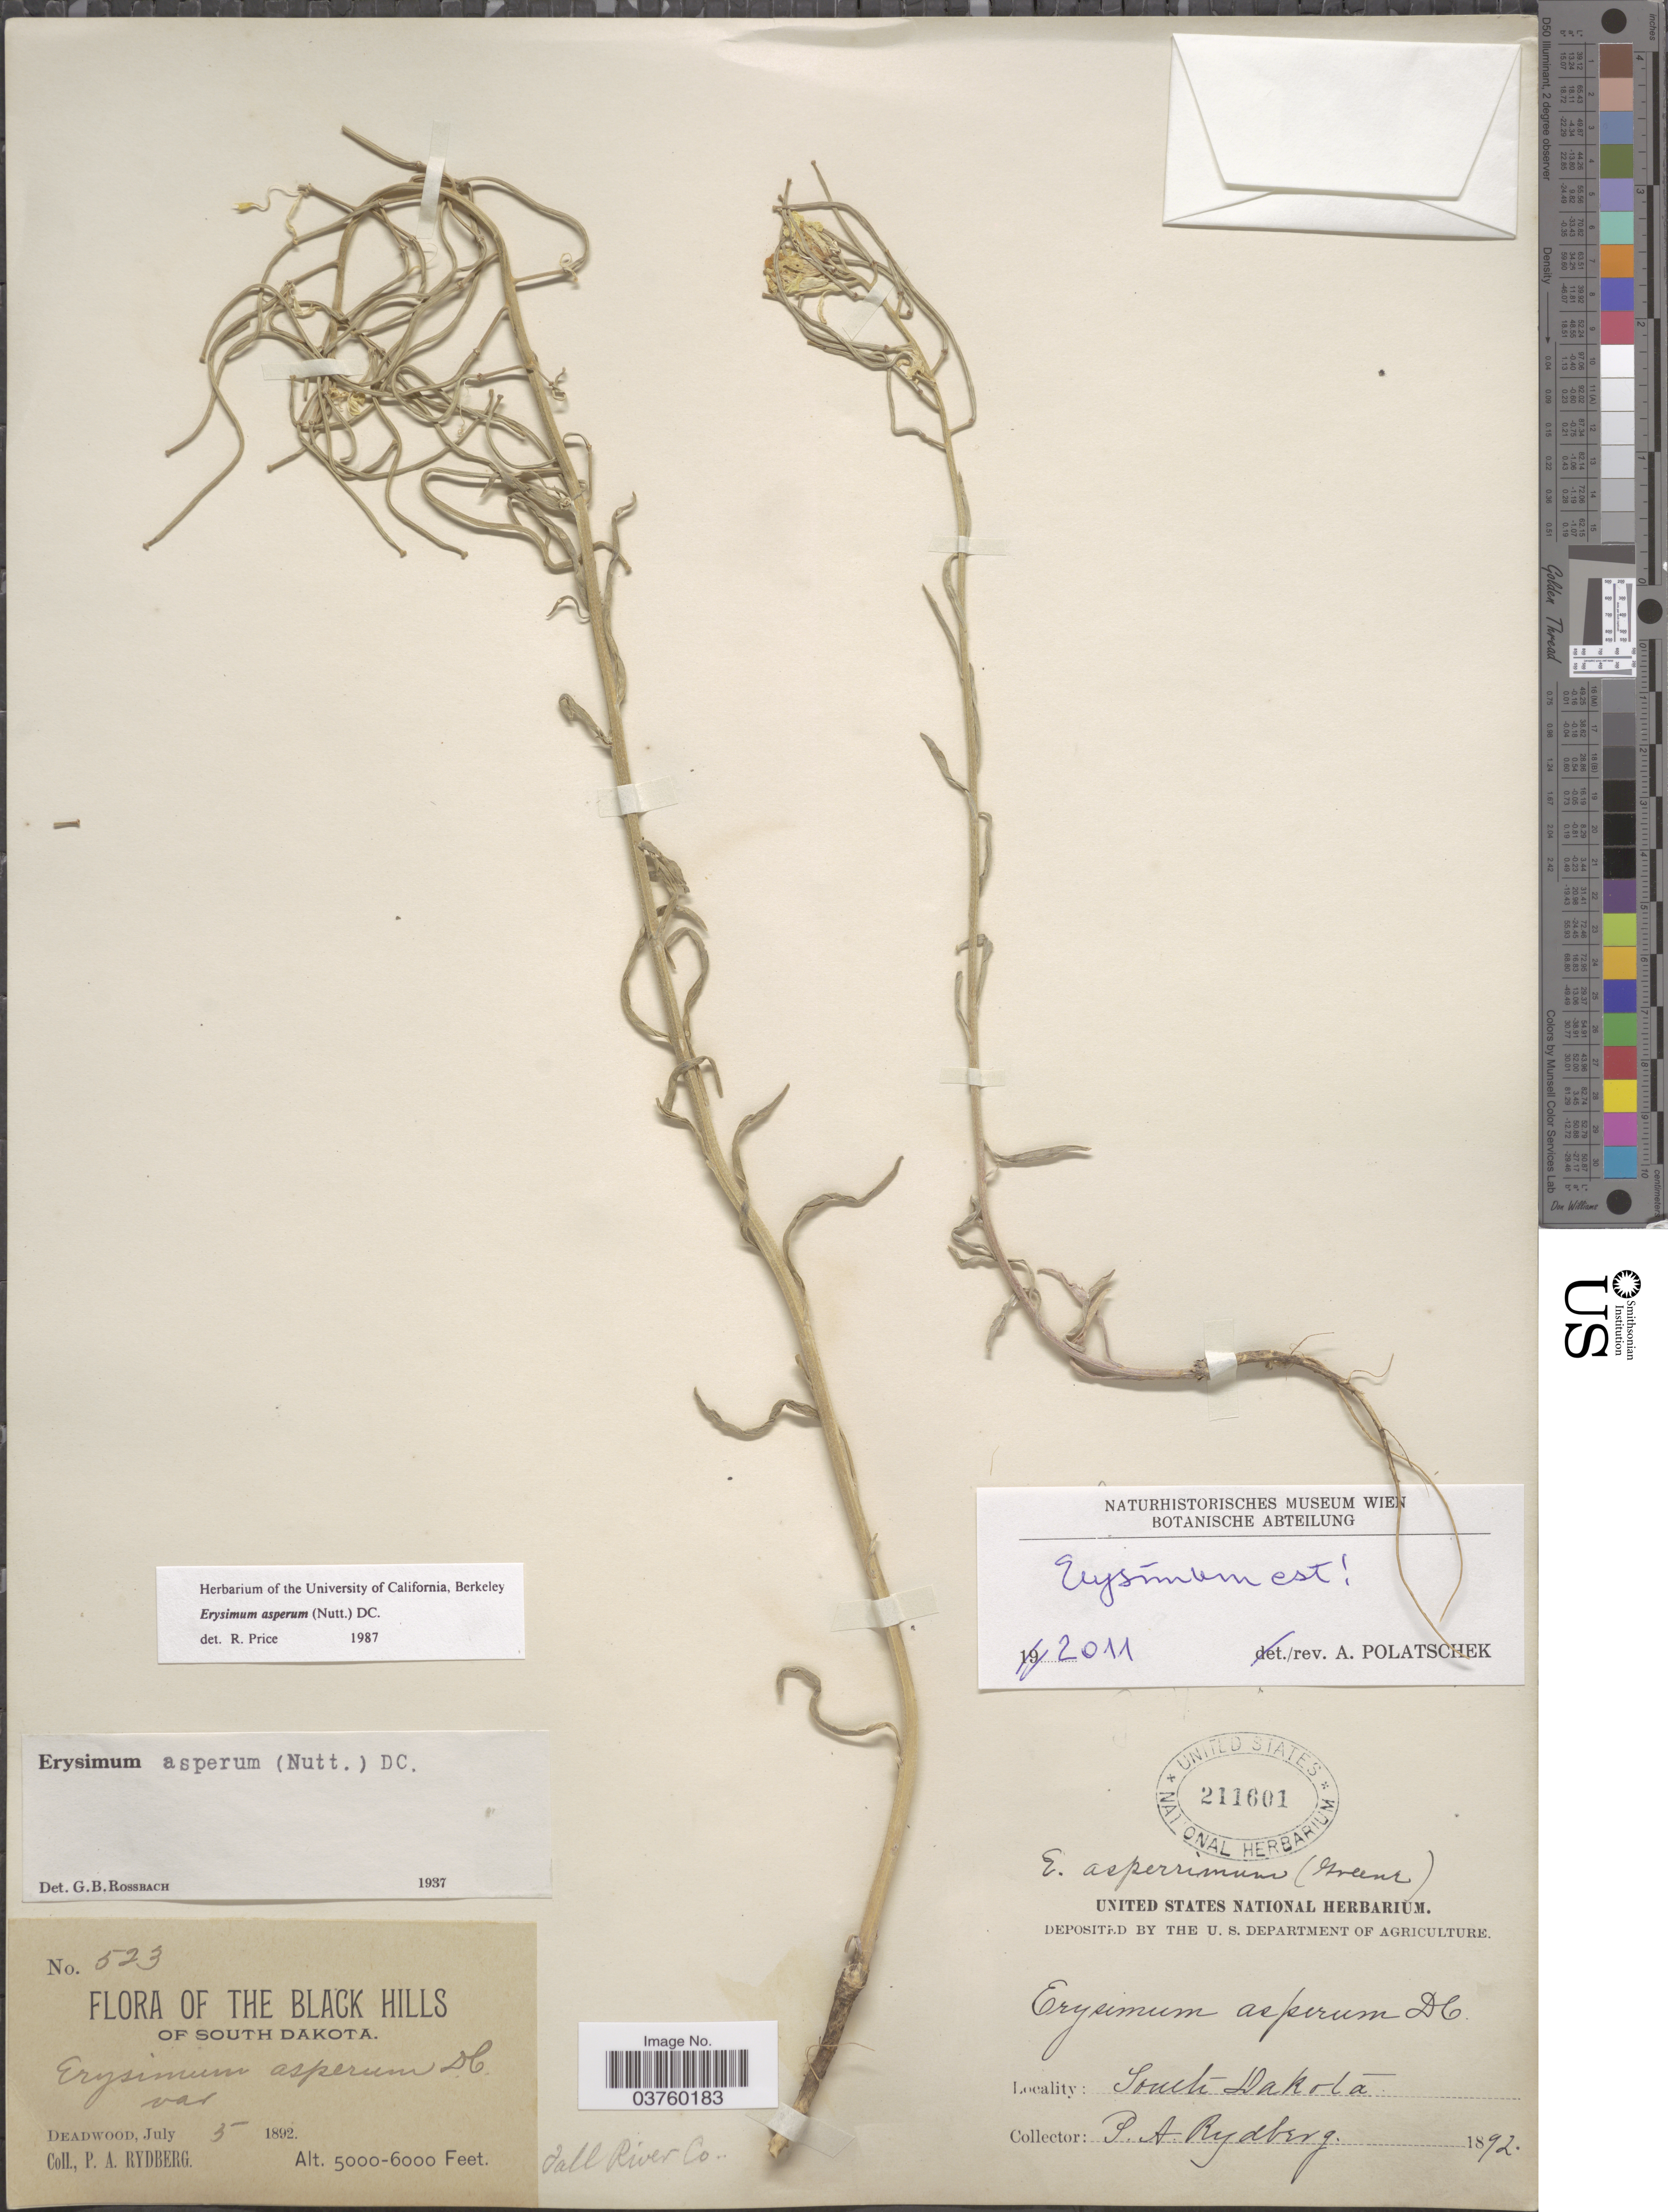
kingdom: Plantae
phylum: Tracheophyta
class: Magnoliopsida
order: Brassicales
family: Brassicaceae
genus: Erysimum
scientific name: Erysimum asperum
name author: (Nutt.) DC.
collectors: P. A. Rydberg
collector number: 523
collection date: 1892-07-05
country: United States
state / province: South Dakota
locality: The Black Hills. Deadwood. Fall River Co.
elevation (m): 1524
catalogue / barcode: US 211601